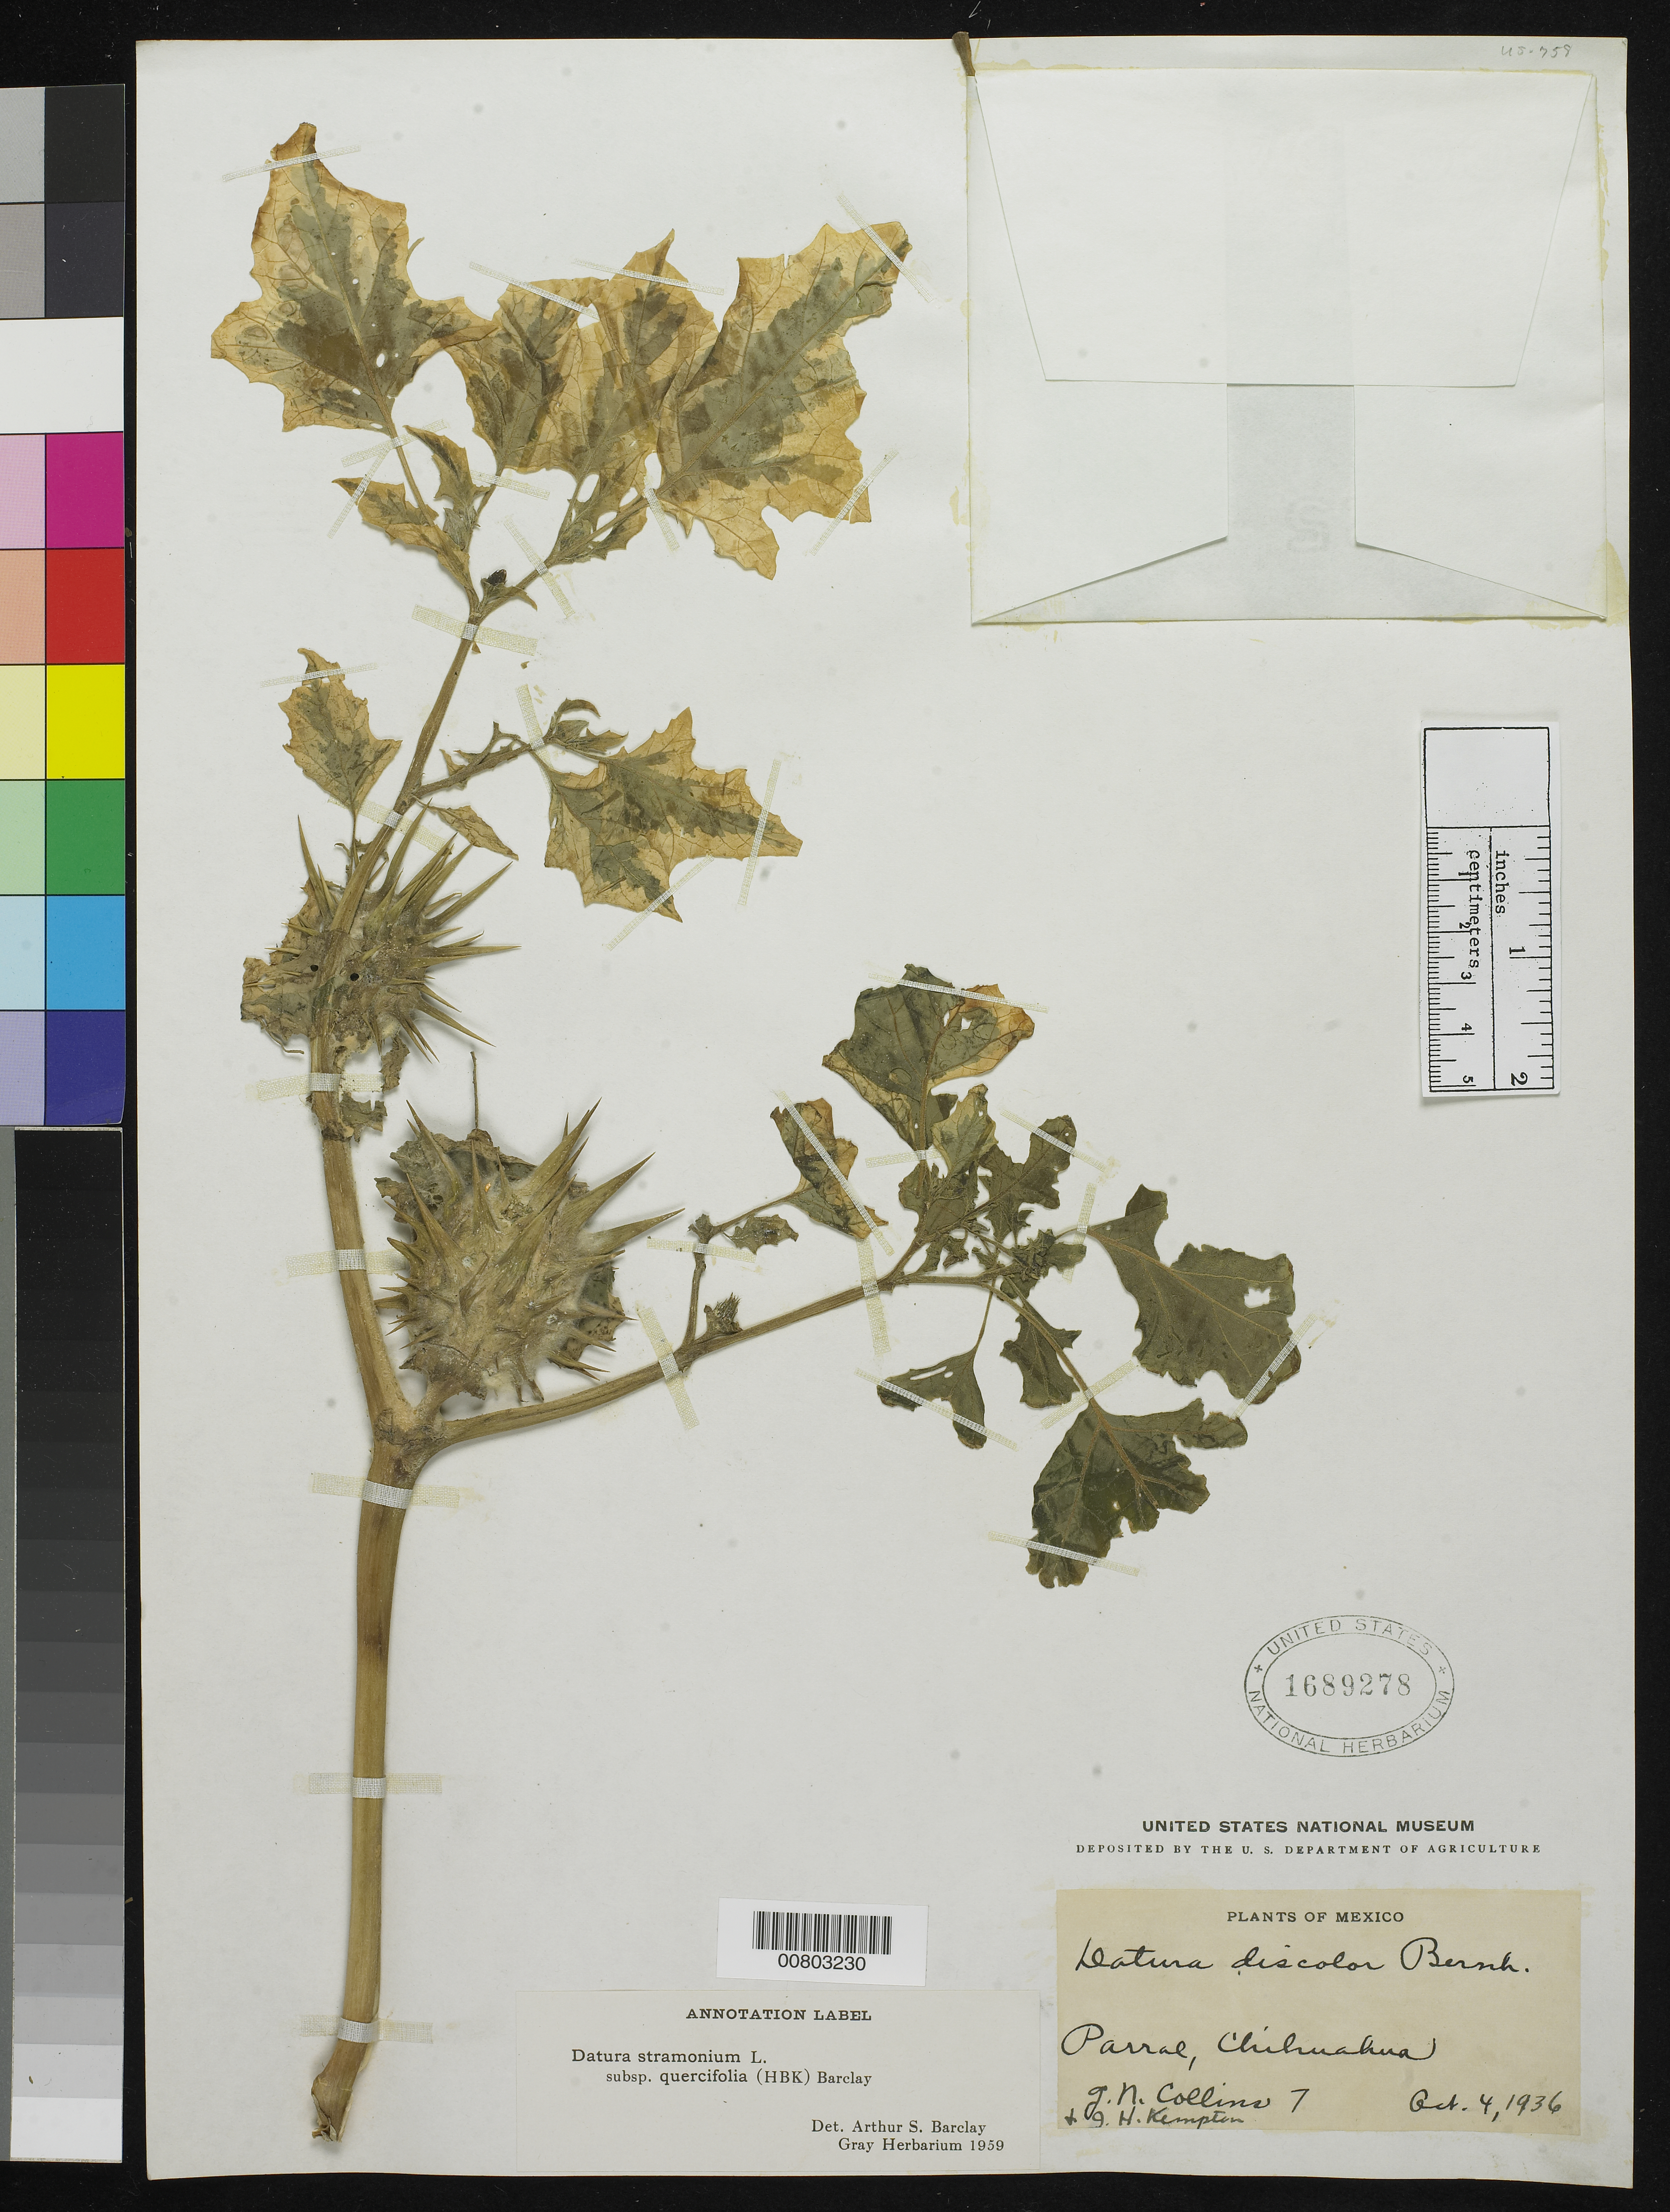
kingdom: Plantae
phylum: Tracheophyta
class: Magnoliopsida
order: Solanales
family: Solanaceae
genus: Datura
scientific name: Datura stramonium subsp. quercifolia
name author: L.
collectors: G. N. Collins & -. Kempton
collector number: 7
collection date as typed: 04 Oct 1936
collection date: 1936-10-04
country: Mexico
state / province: Chihuahua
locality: Parral, Chihuahua.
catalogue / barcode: US 1689278